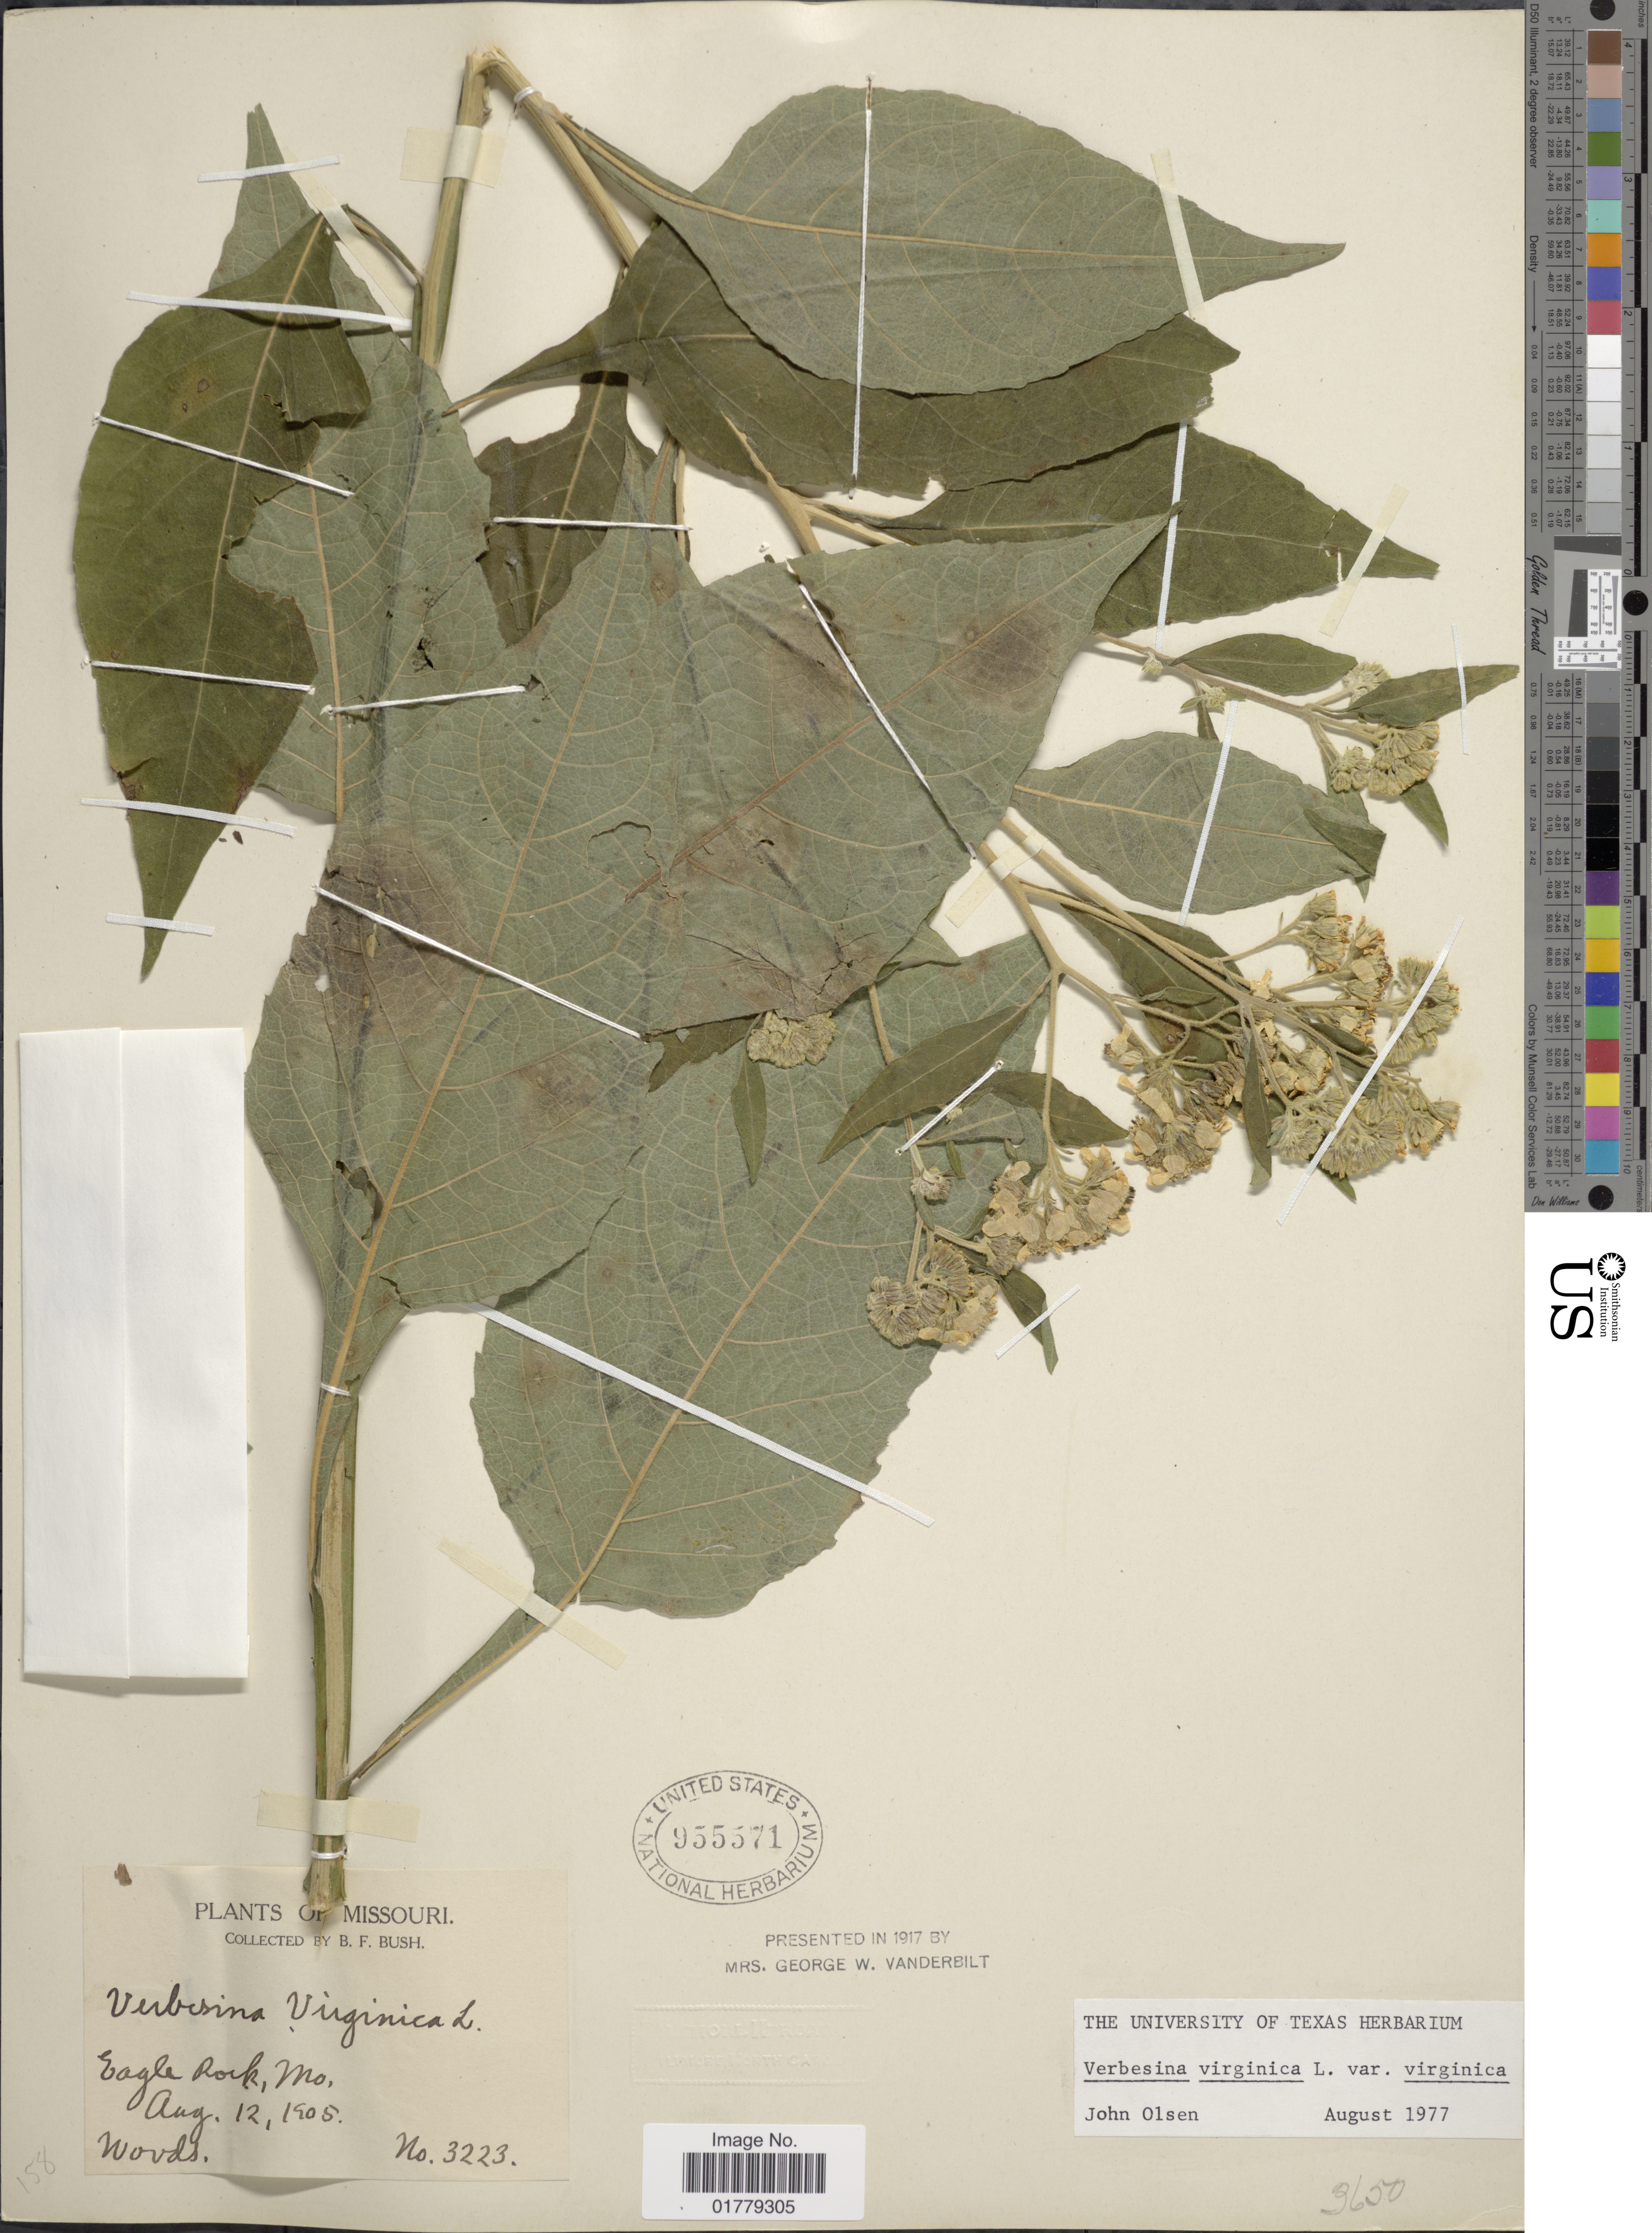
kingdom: Plantae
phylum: Tracheophyta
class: Magnoliopsida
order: Asterales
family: Asteraceae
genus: Verbesina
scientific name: Verbesina virginica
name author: L.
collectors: B. F. Bush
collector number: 3223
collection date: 1905-08-12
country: United States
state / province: Missouri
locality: Eagle Rock, Mo.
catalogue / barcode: US 955571